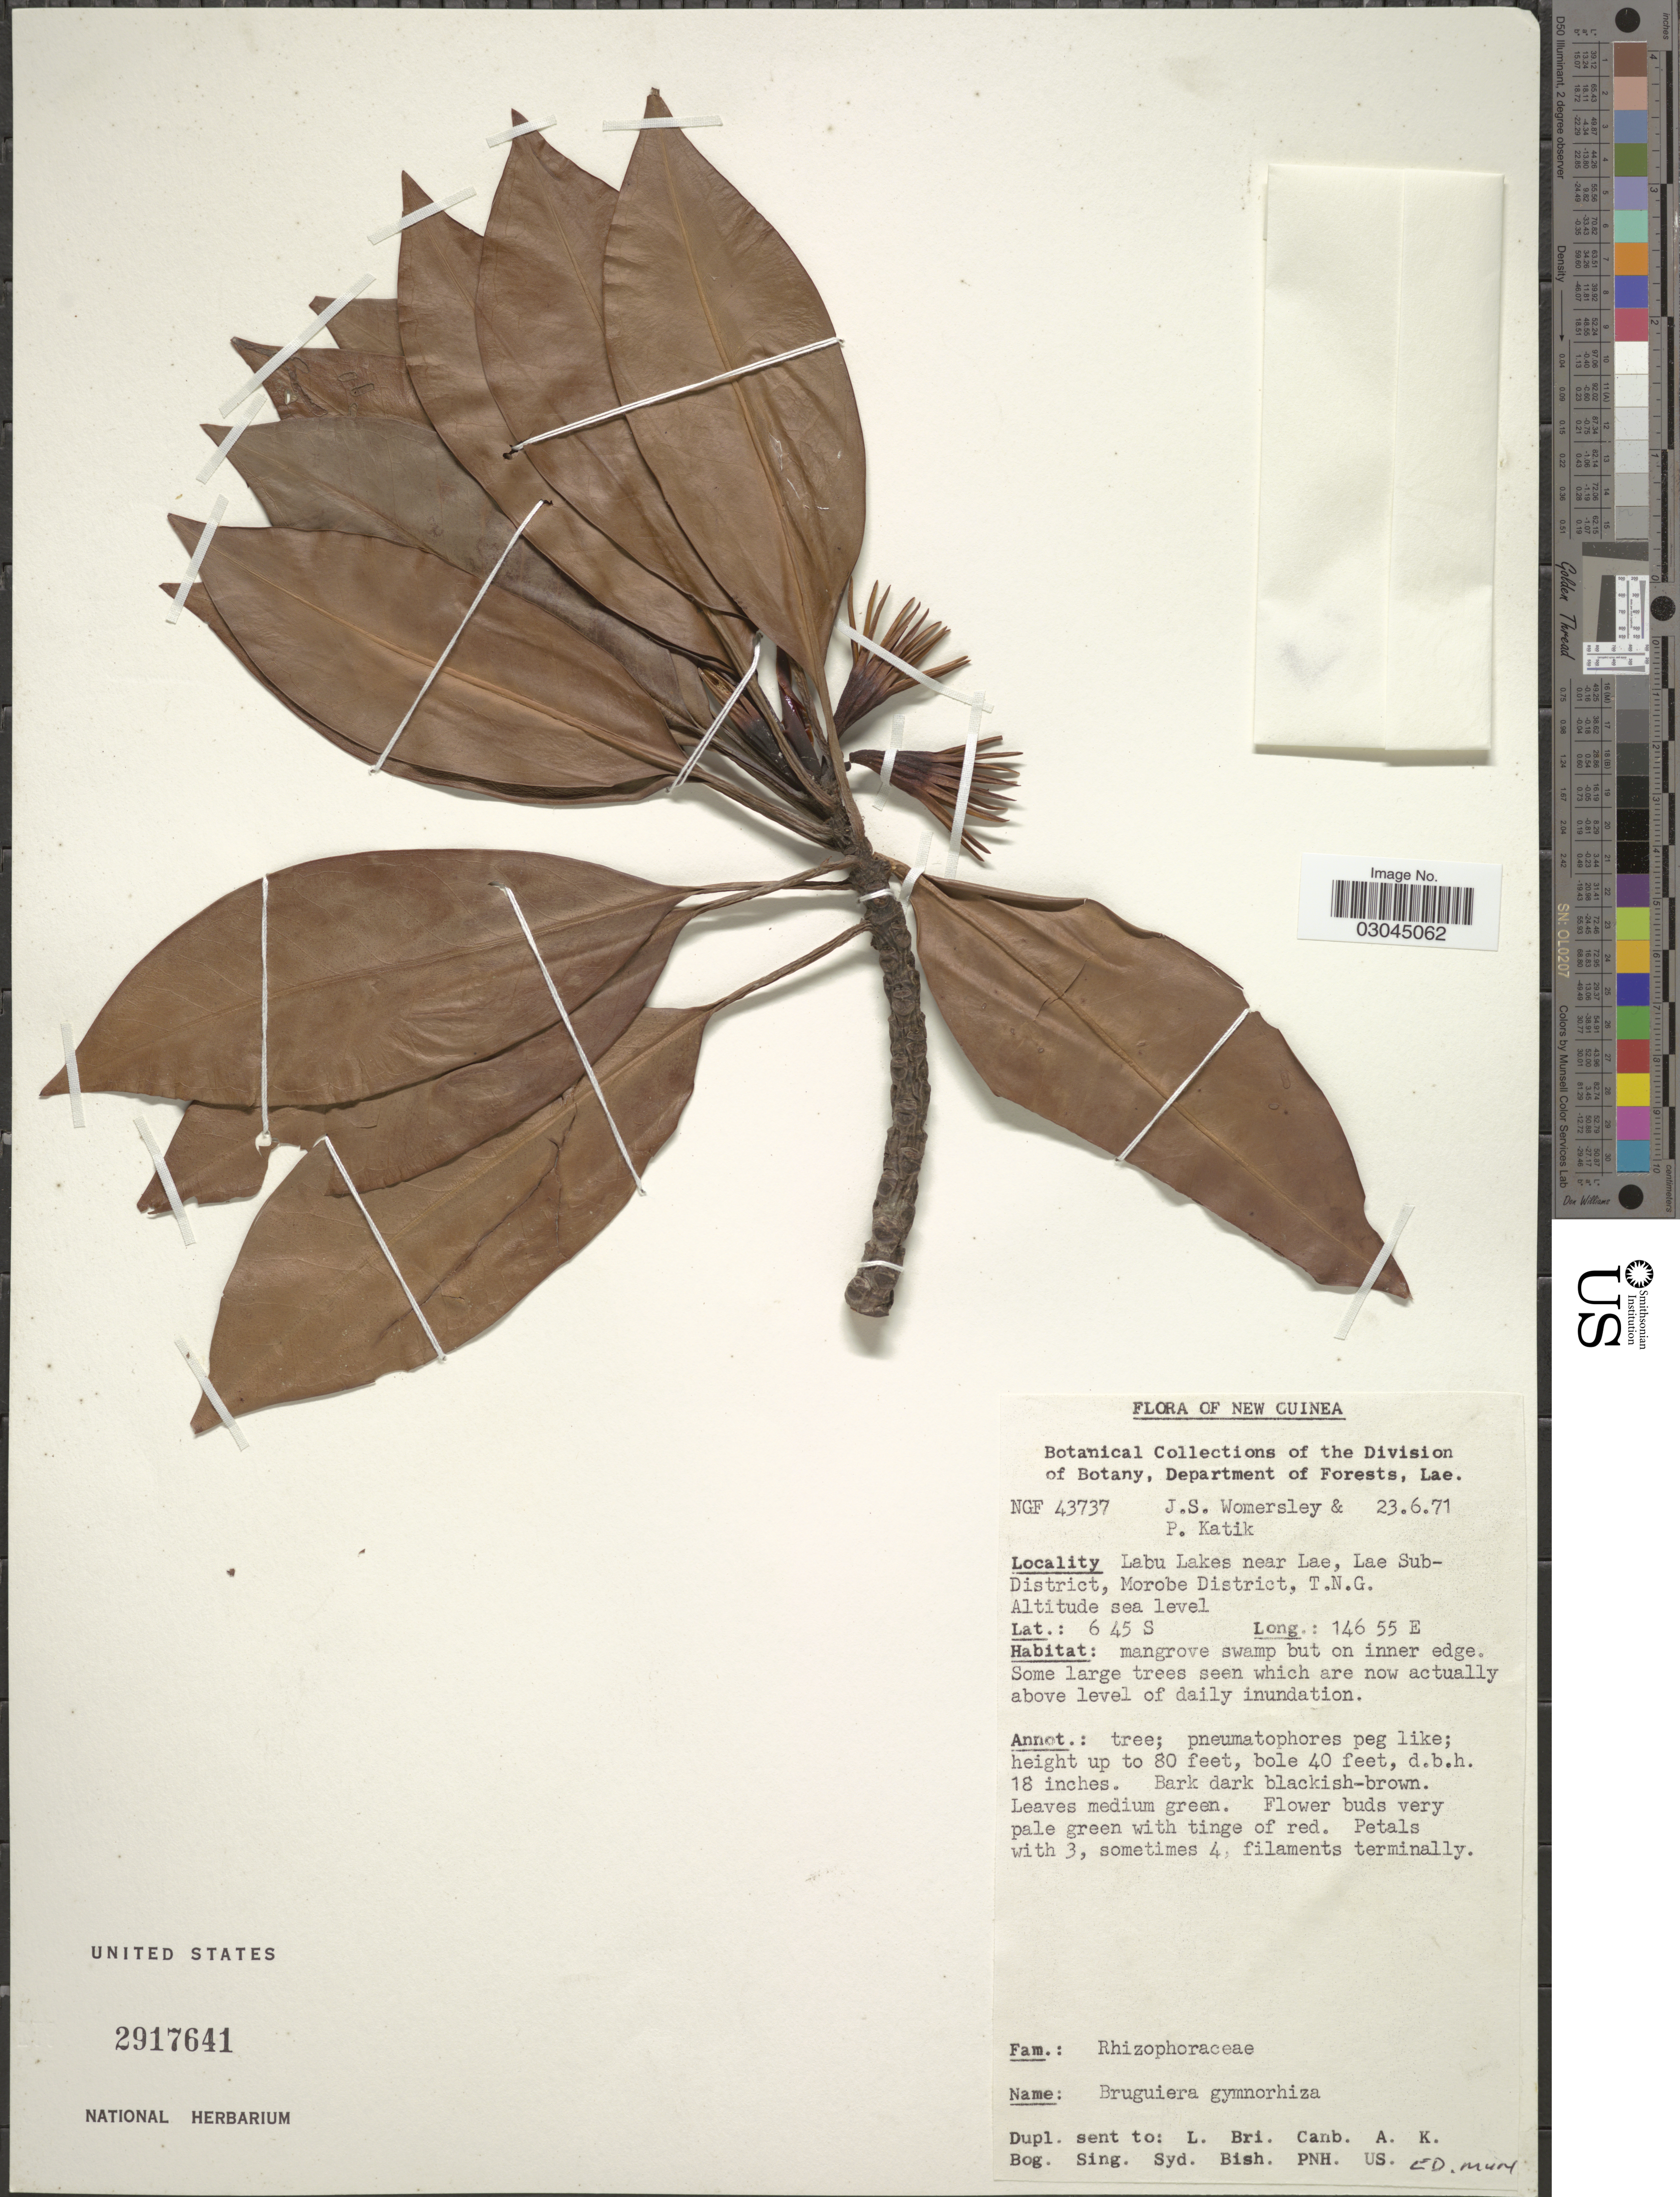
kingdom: Plantae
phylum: Tracheophyta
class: Magnoliopsida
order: Malpighiales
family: Rhizophoraceae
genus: Bruguiera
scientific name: Bruguiera gymnorhiza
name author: (L.) Savigny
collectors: J. S. Womersley & P. Katik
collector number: NGF 43737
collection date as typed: Transcribed d/m/y: 23/6/71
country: Papua New Guinea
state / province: Morobe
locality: New Guinea, Labu Lakes near Lae, Lae Subdistrict, Morobe District, T.N.G.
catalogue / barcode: US 2917641